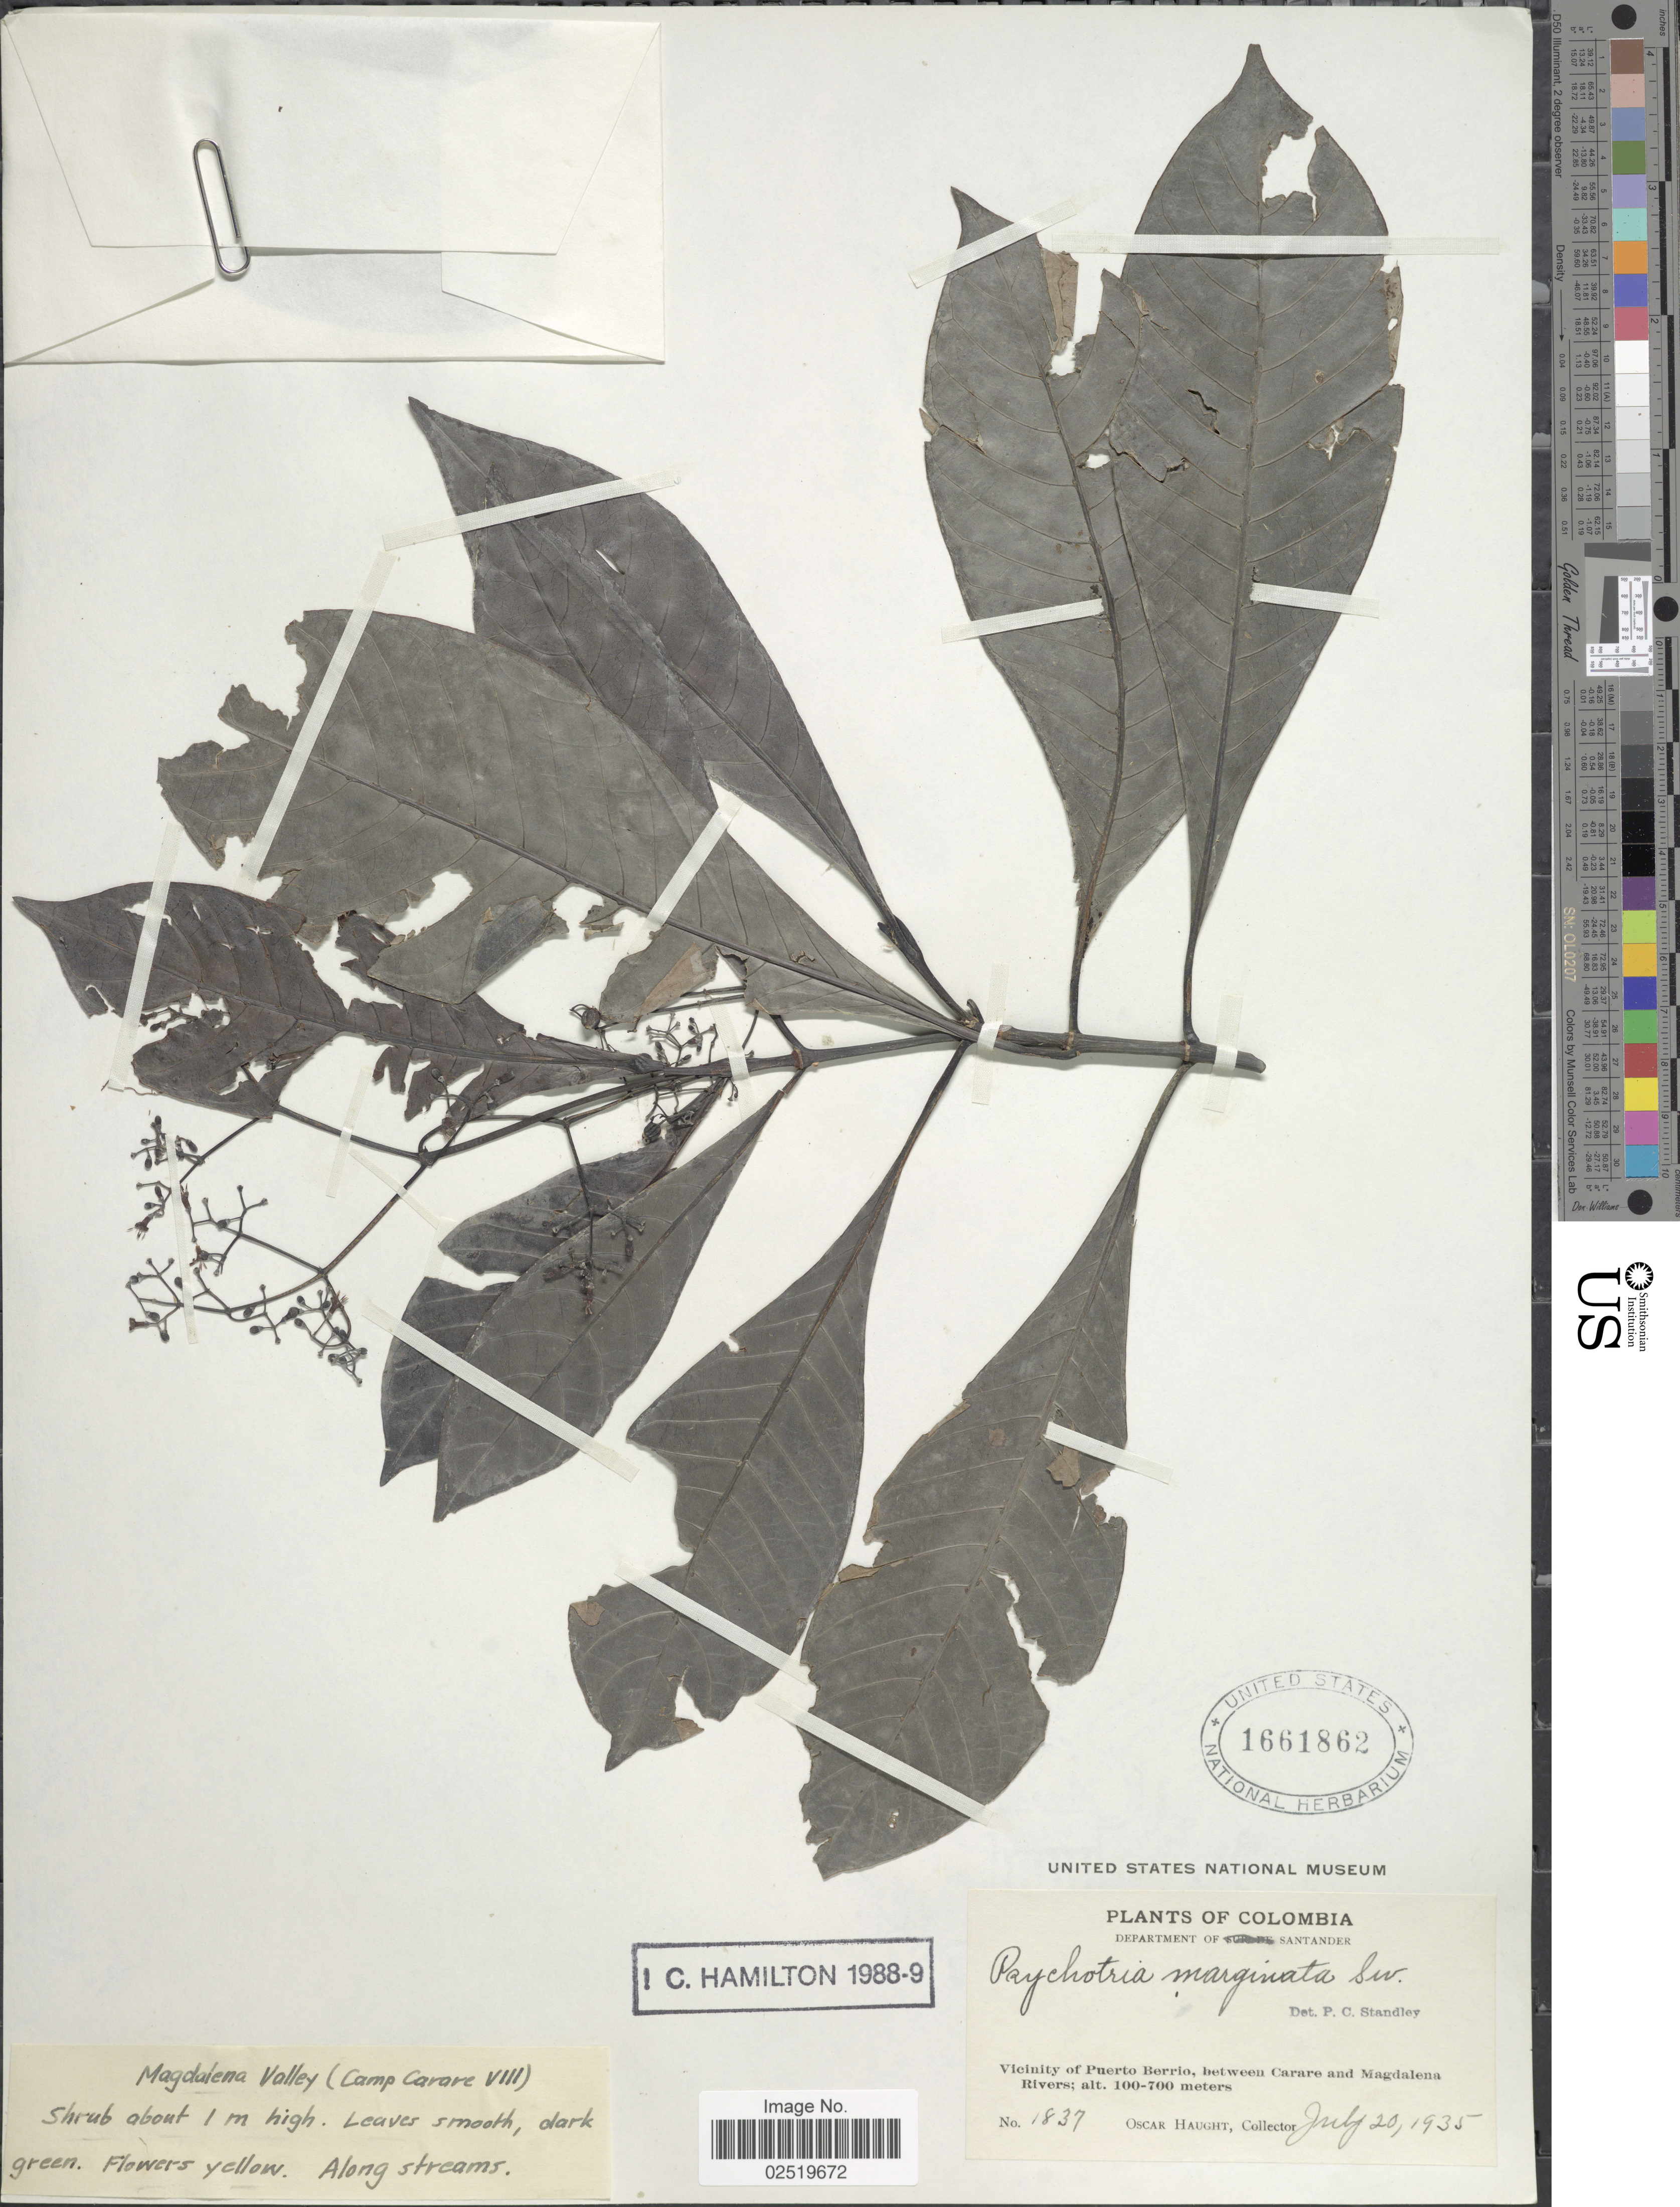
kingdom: Plantae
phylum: Tracheophyta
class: Magnoliopsida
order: Gentianales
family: Rubiaceae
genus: Psychotria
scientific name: Psychotria marginata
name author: Sw.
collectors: O. L. Haught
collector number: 1837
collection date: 1935-07-20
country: Colombia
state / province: Santander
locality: Vicinity of Puerto Berri, between Carare and Magdalena Rivers, along streams, Magdalena Valley (Camp Carare VIII).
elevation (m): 100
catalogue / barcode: US 1661862